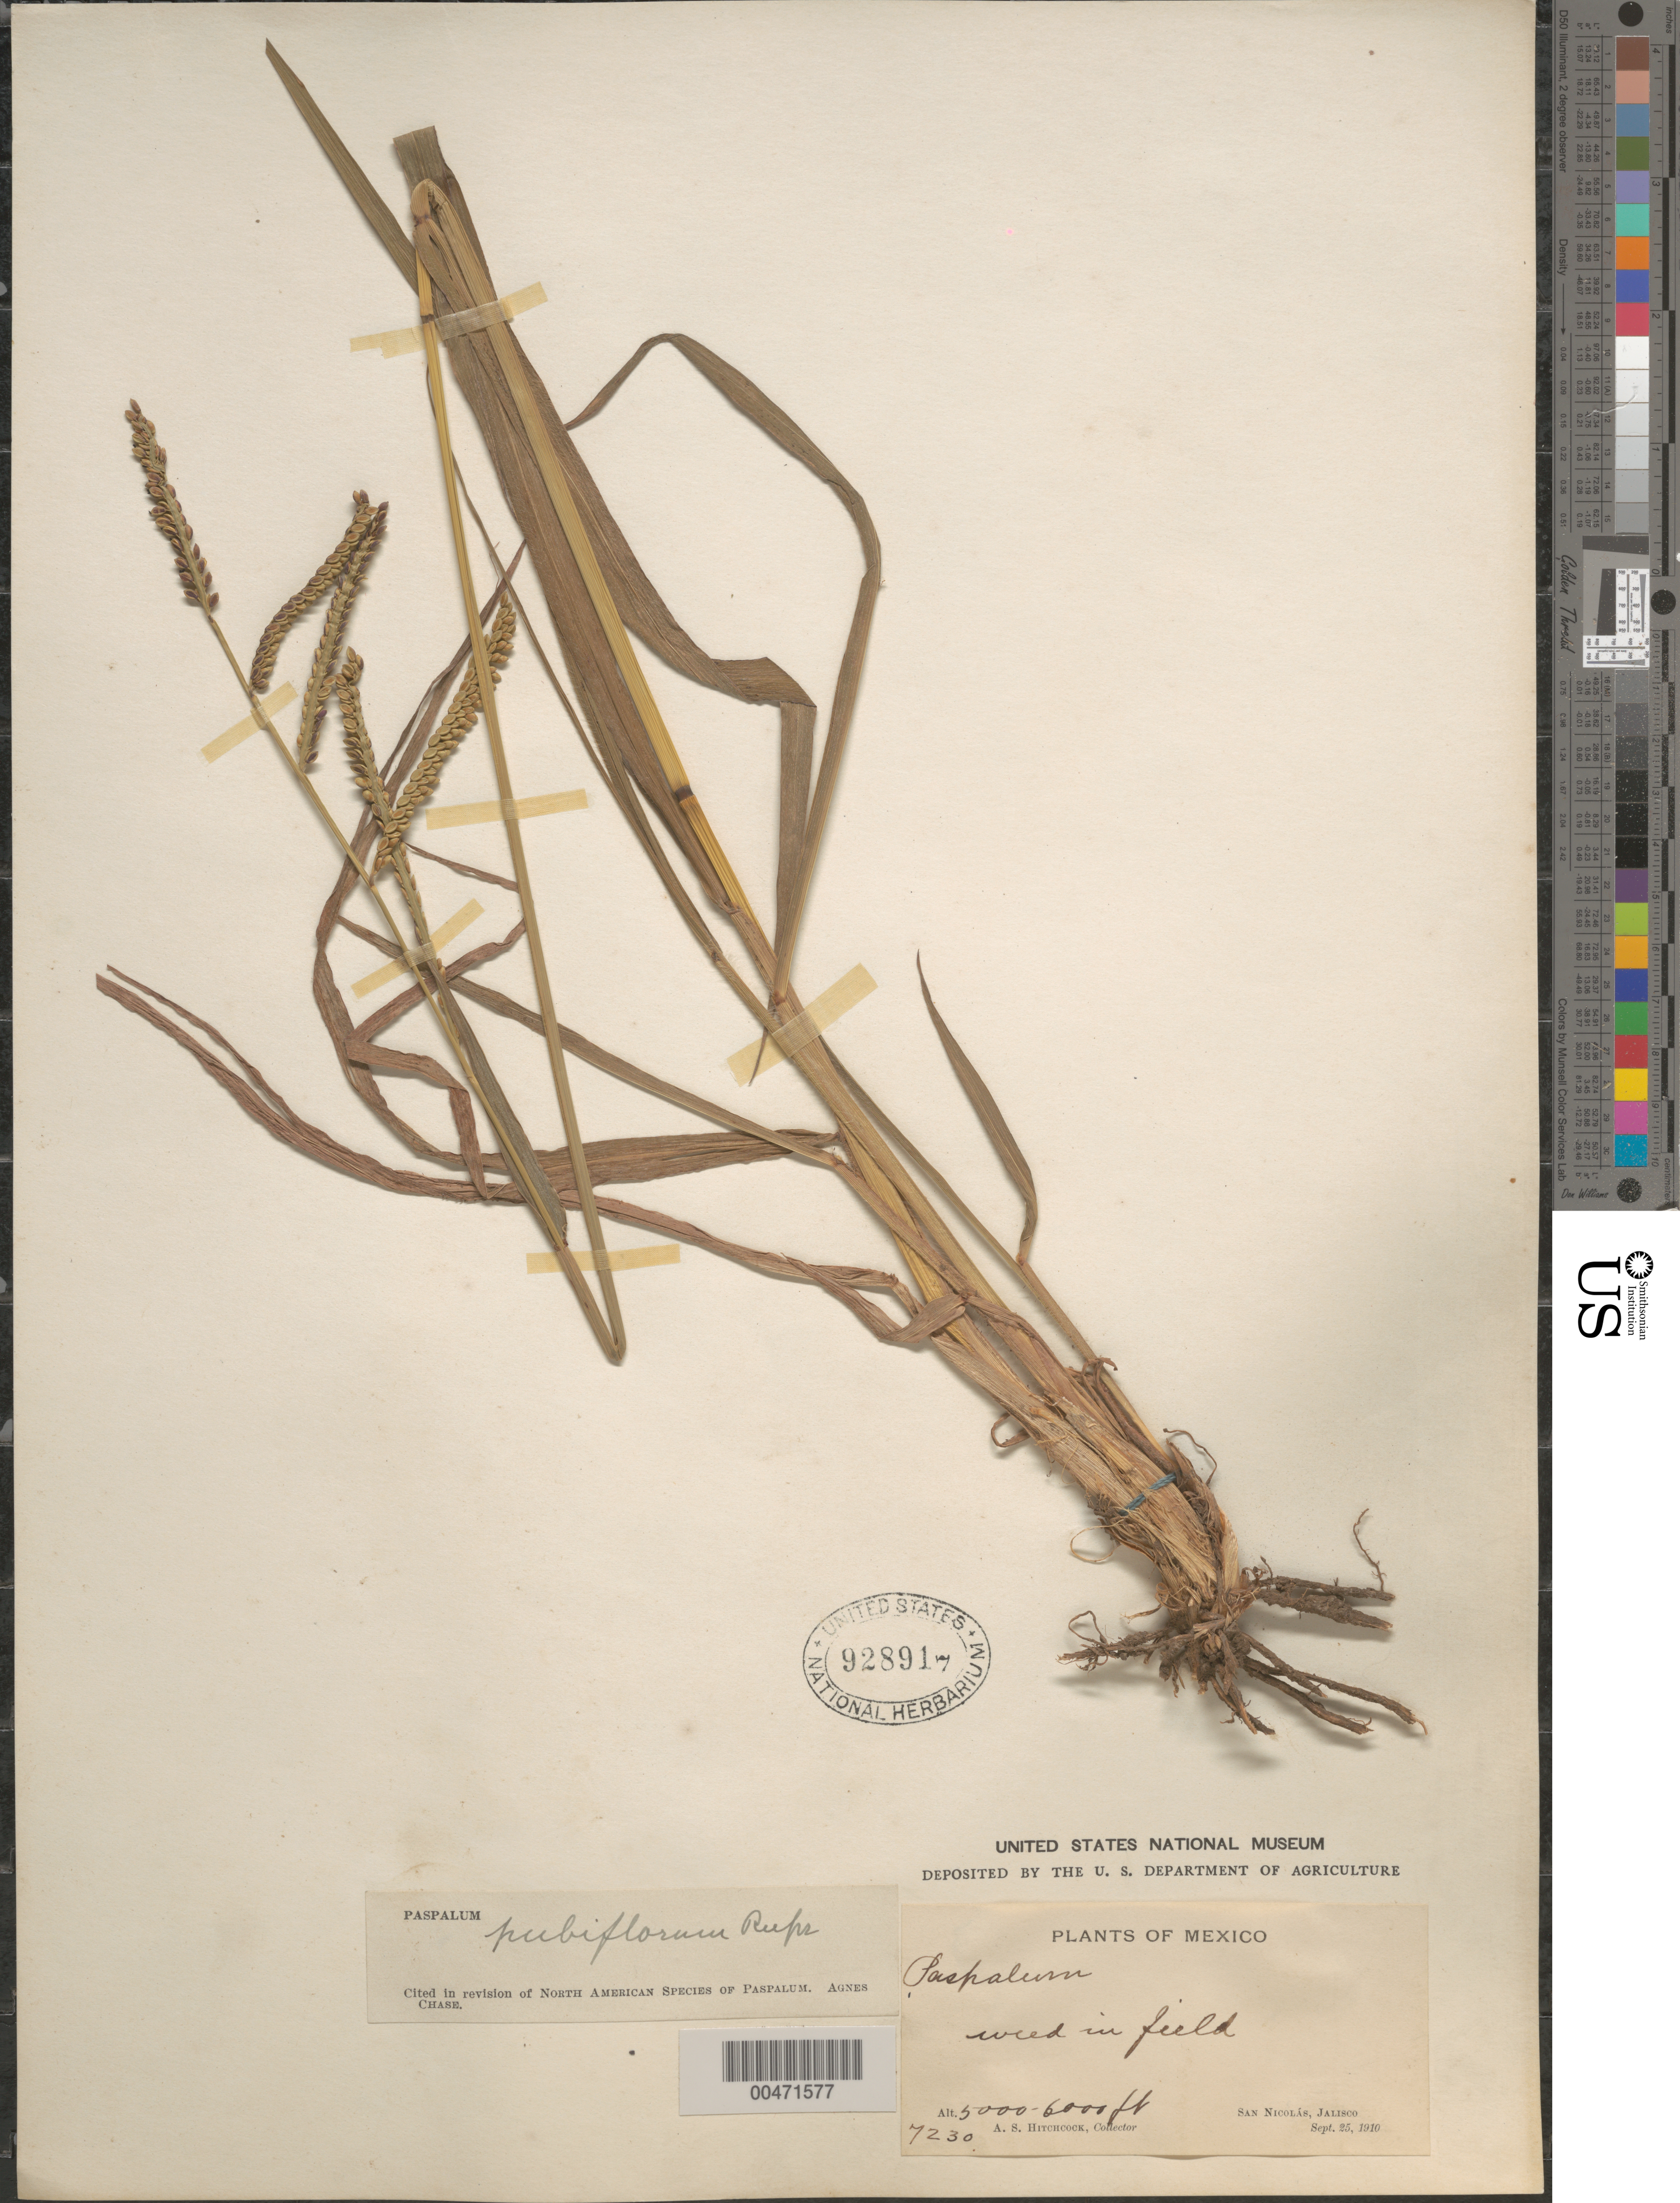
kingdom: Plantae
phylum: Tracheophyta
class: Liliopsida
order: Poales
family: Poaceae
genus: Paspalum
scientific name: Paspalum pubiflorum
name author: Rupr. ex E. Fourn.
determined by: Chase, [M.] Agnes, (US)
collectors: A. S. Hitchcock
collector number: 7230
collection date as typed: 25 Sep 1910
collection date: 1910-09-25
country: Mexico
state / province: Jalisco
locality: San Nicolás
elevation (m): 1524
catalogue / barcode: US 928917